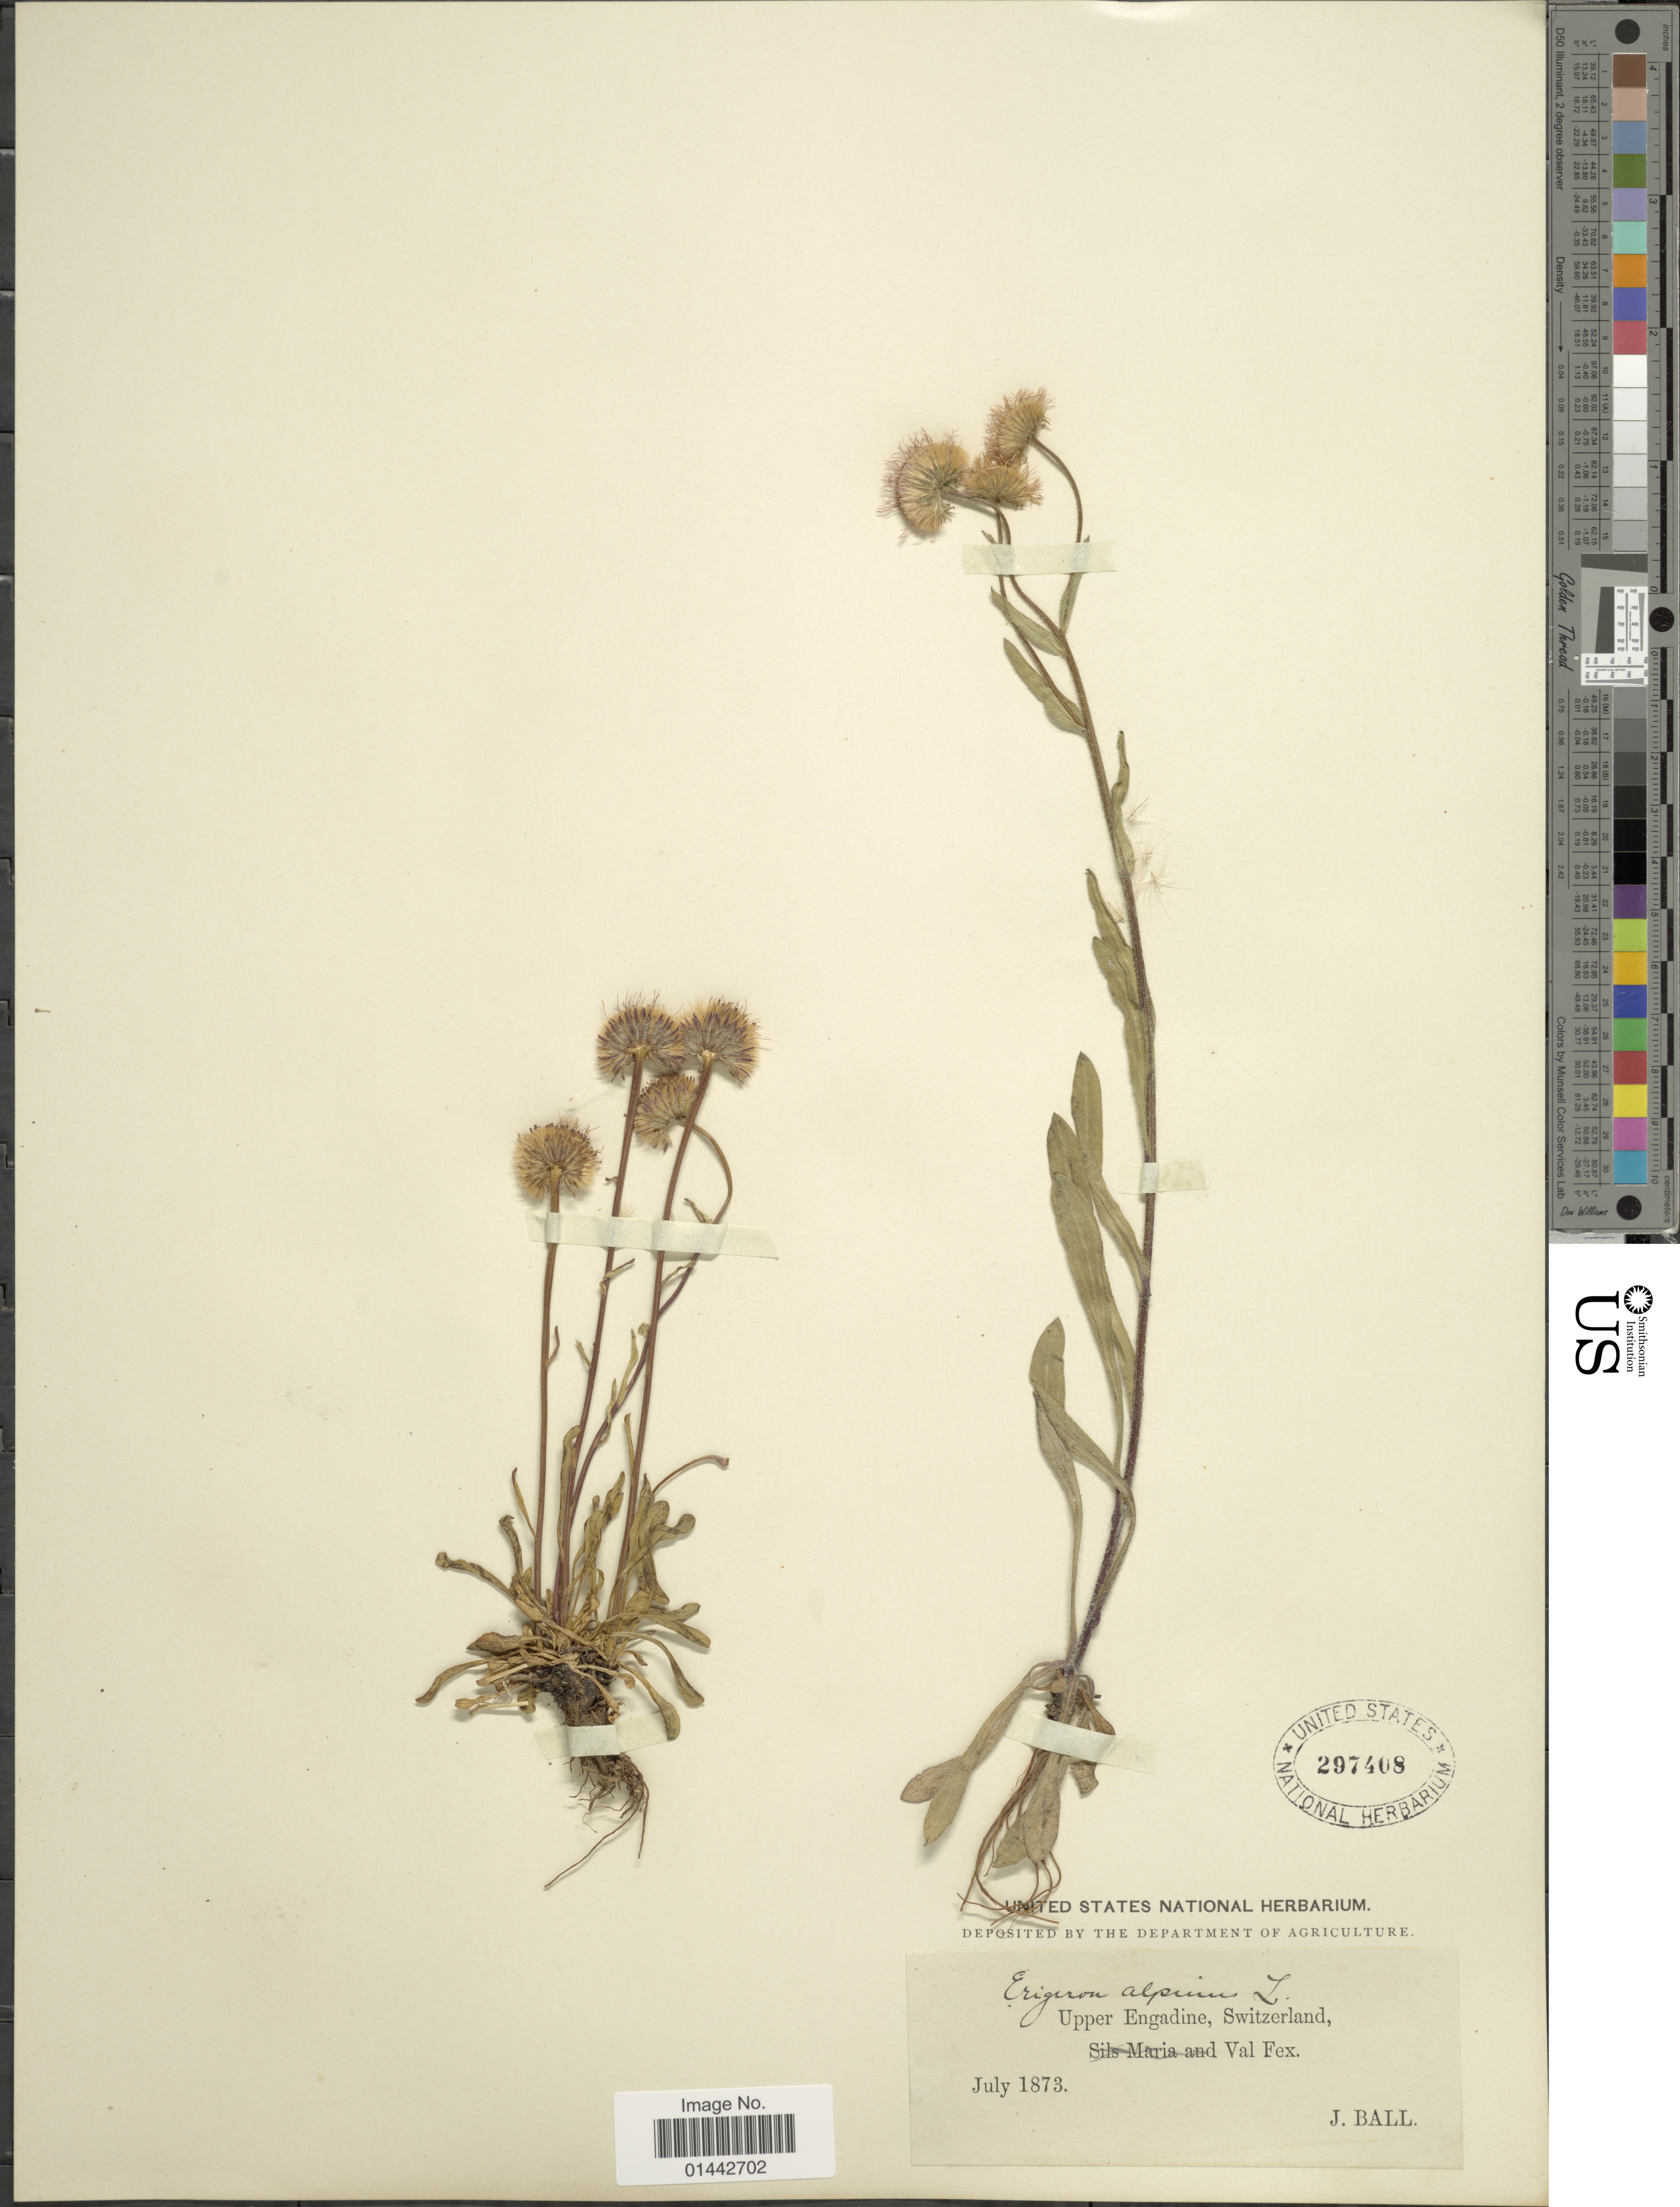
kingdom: Plantae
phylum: Tracheophyta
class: Magnoliopsida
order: Asterales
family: Asteraceae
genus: Erigeron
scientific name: Erigeron alpinus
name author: L.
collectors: J. Ball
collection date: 1873-07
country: Switzerland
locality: Upper Engadine, Val Fez.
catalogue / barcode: US 297408